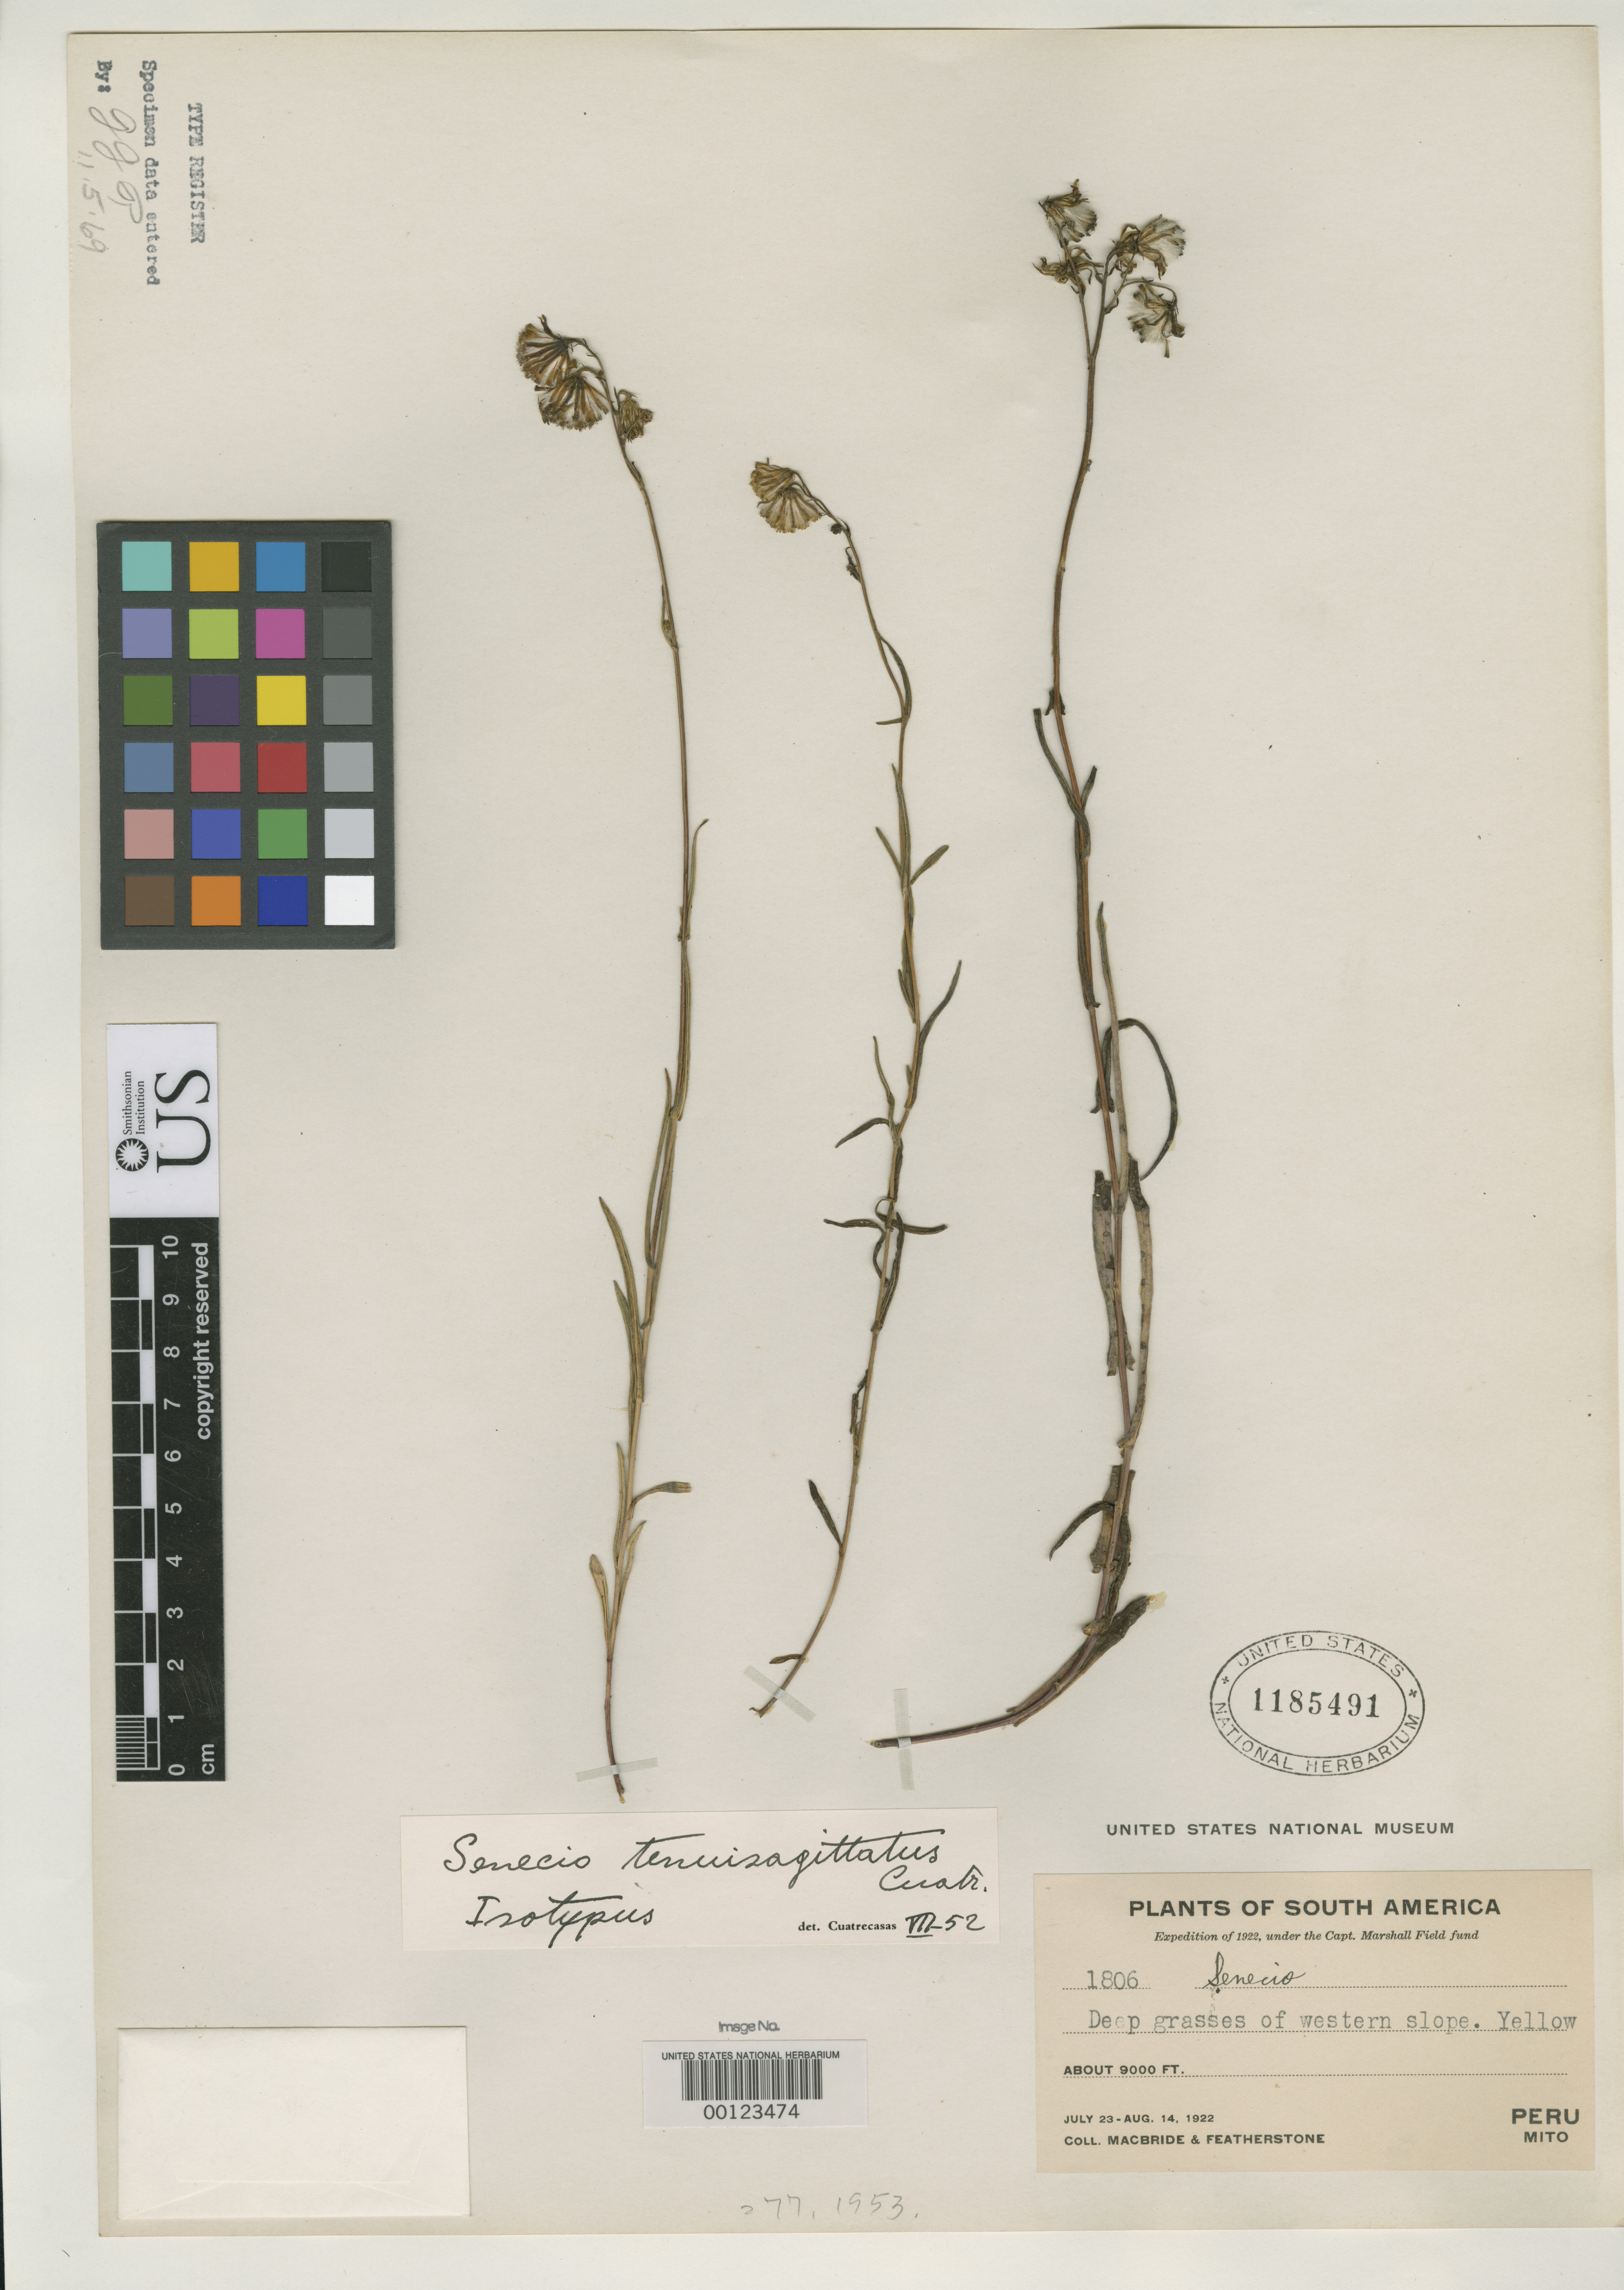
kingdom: Plantae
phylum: Tracheophyta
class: Magnoliopsida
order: Asterales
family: Asteraceae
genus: Senecio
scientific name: Senecio tenuisaguittatus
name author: Cuatrec.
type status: Isotype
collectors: J. F. Macbride & W. Featherstone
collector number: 1806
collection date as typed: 23 Jul 1922 to 14 Aug 1922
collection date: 1922-07-23/1922-08-14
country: Peru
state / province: San Martín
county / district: Mariscal Cáceres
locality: Rio Huallaga, margen Derecha del; Balsa Probana; dtto. Tocache Nuevo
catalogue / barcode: US 1185491